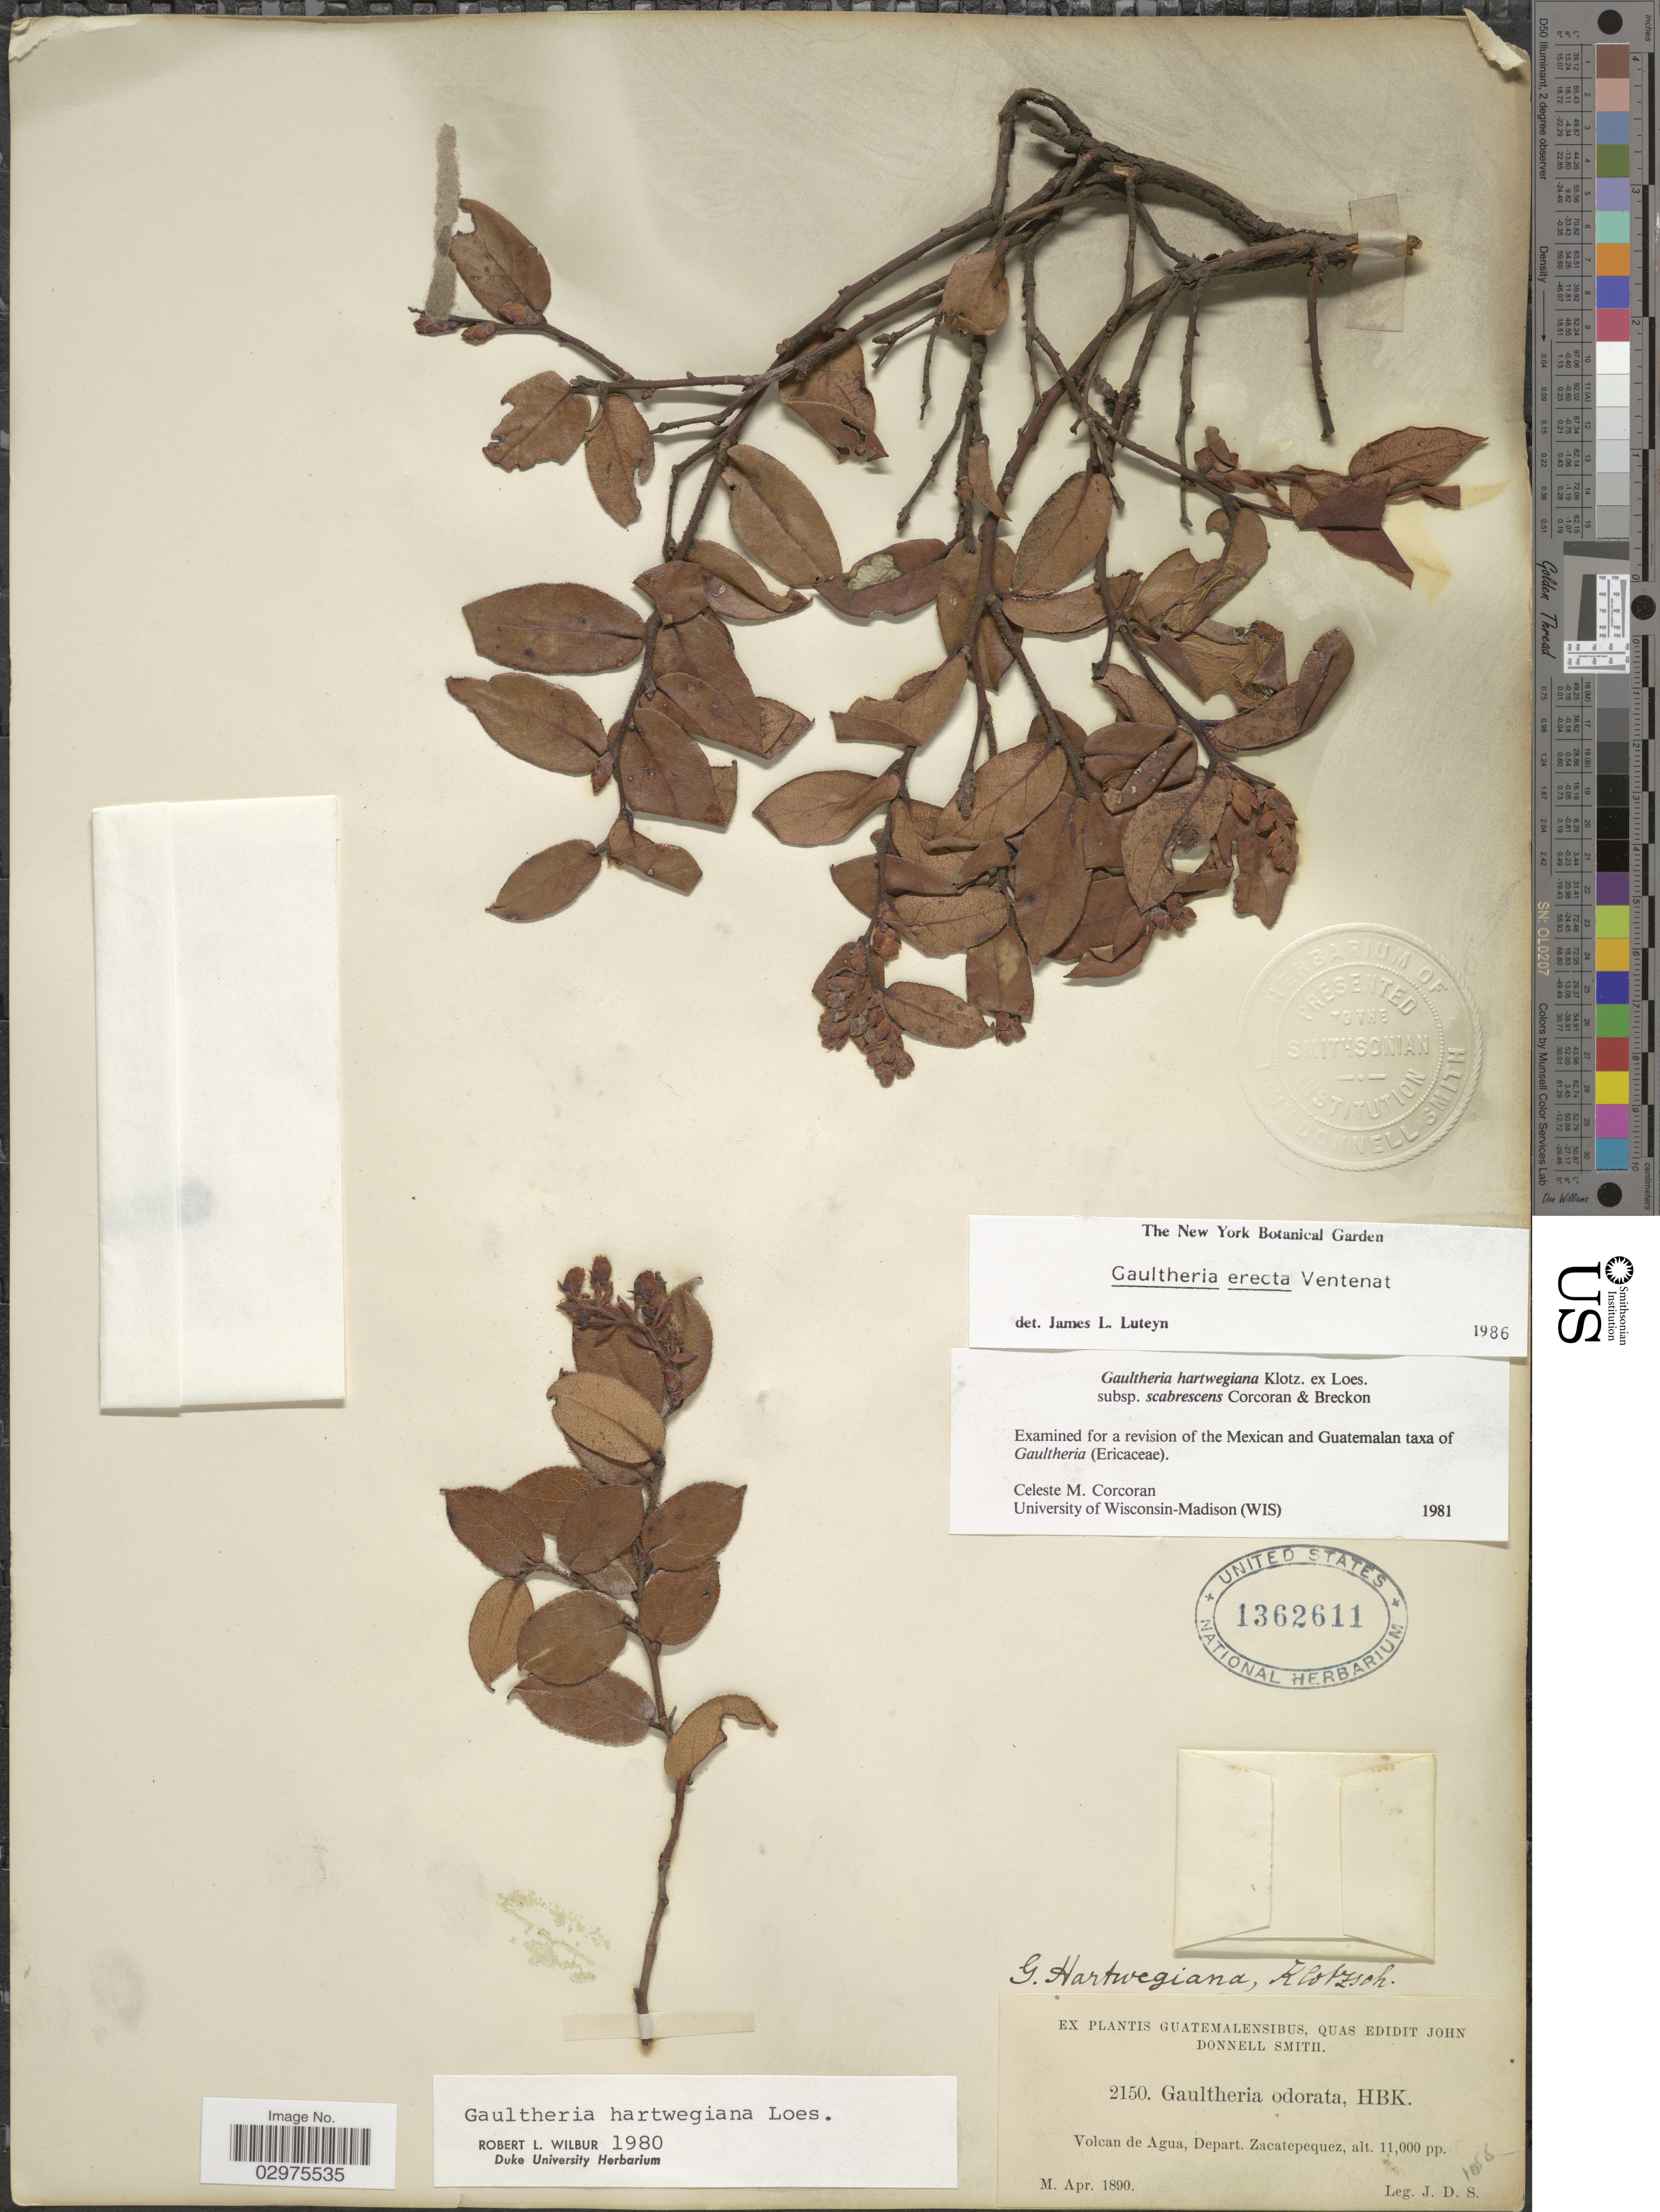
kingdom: Plantae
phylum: Tracheophyta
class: Magnoliopsida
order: Ericales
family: Ericaceae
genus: Gaultheria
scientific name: Gaultheria erecta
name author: Vent.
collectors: J. Donnell Smith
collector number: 2150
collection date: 1890-04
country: Guatemala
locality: Volcan de Agua, Depart. Zacatepequez.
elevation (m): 3353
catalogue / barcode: US 1362611